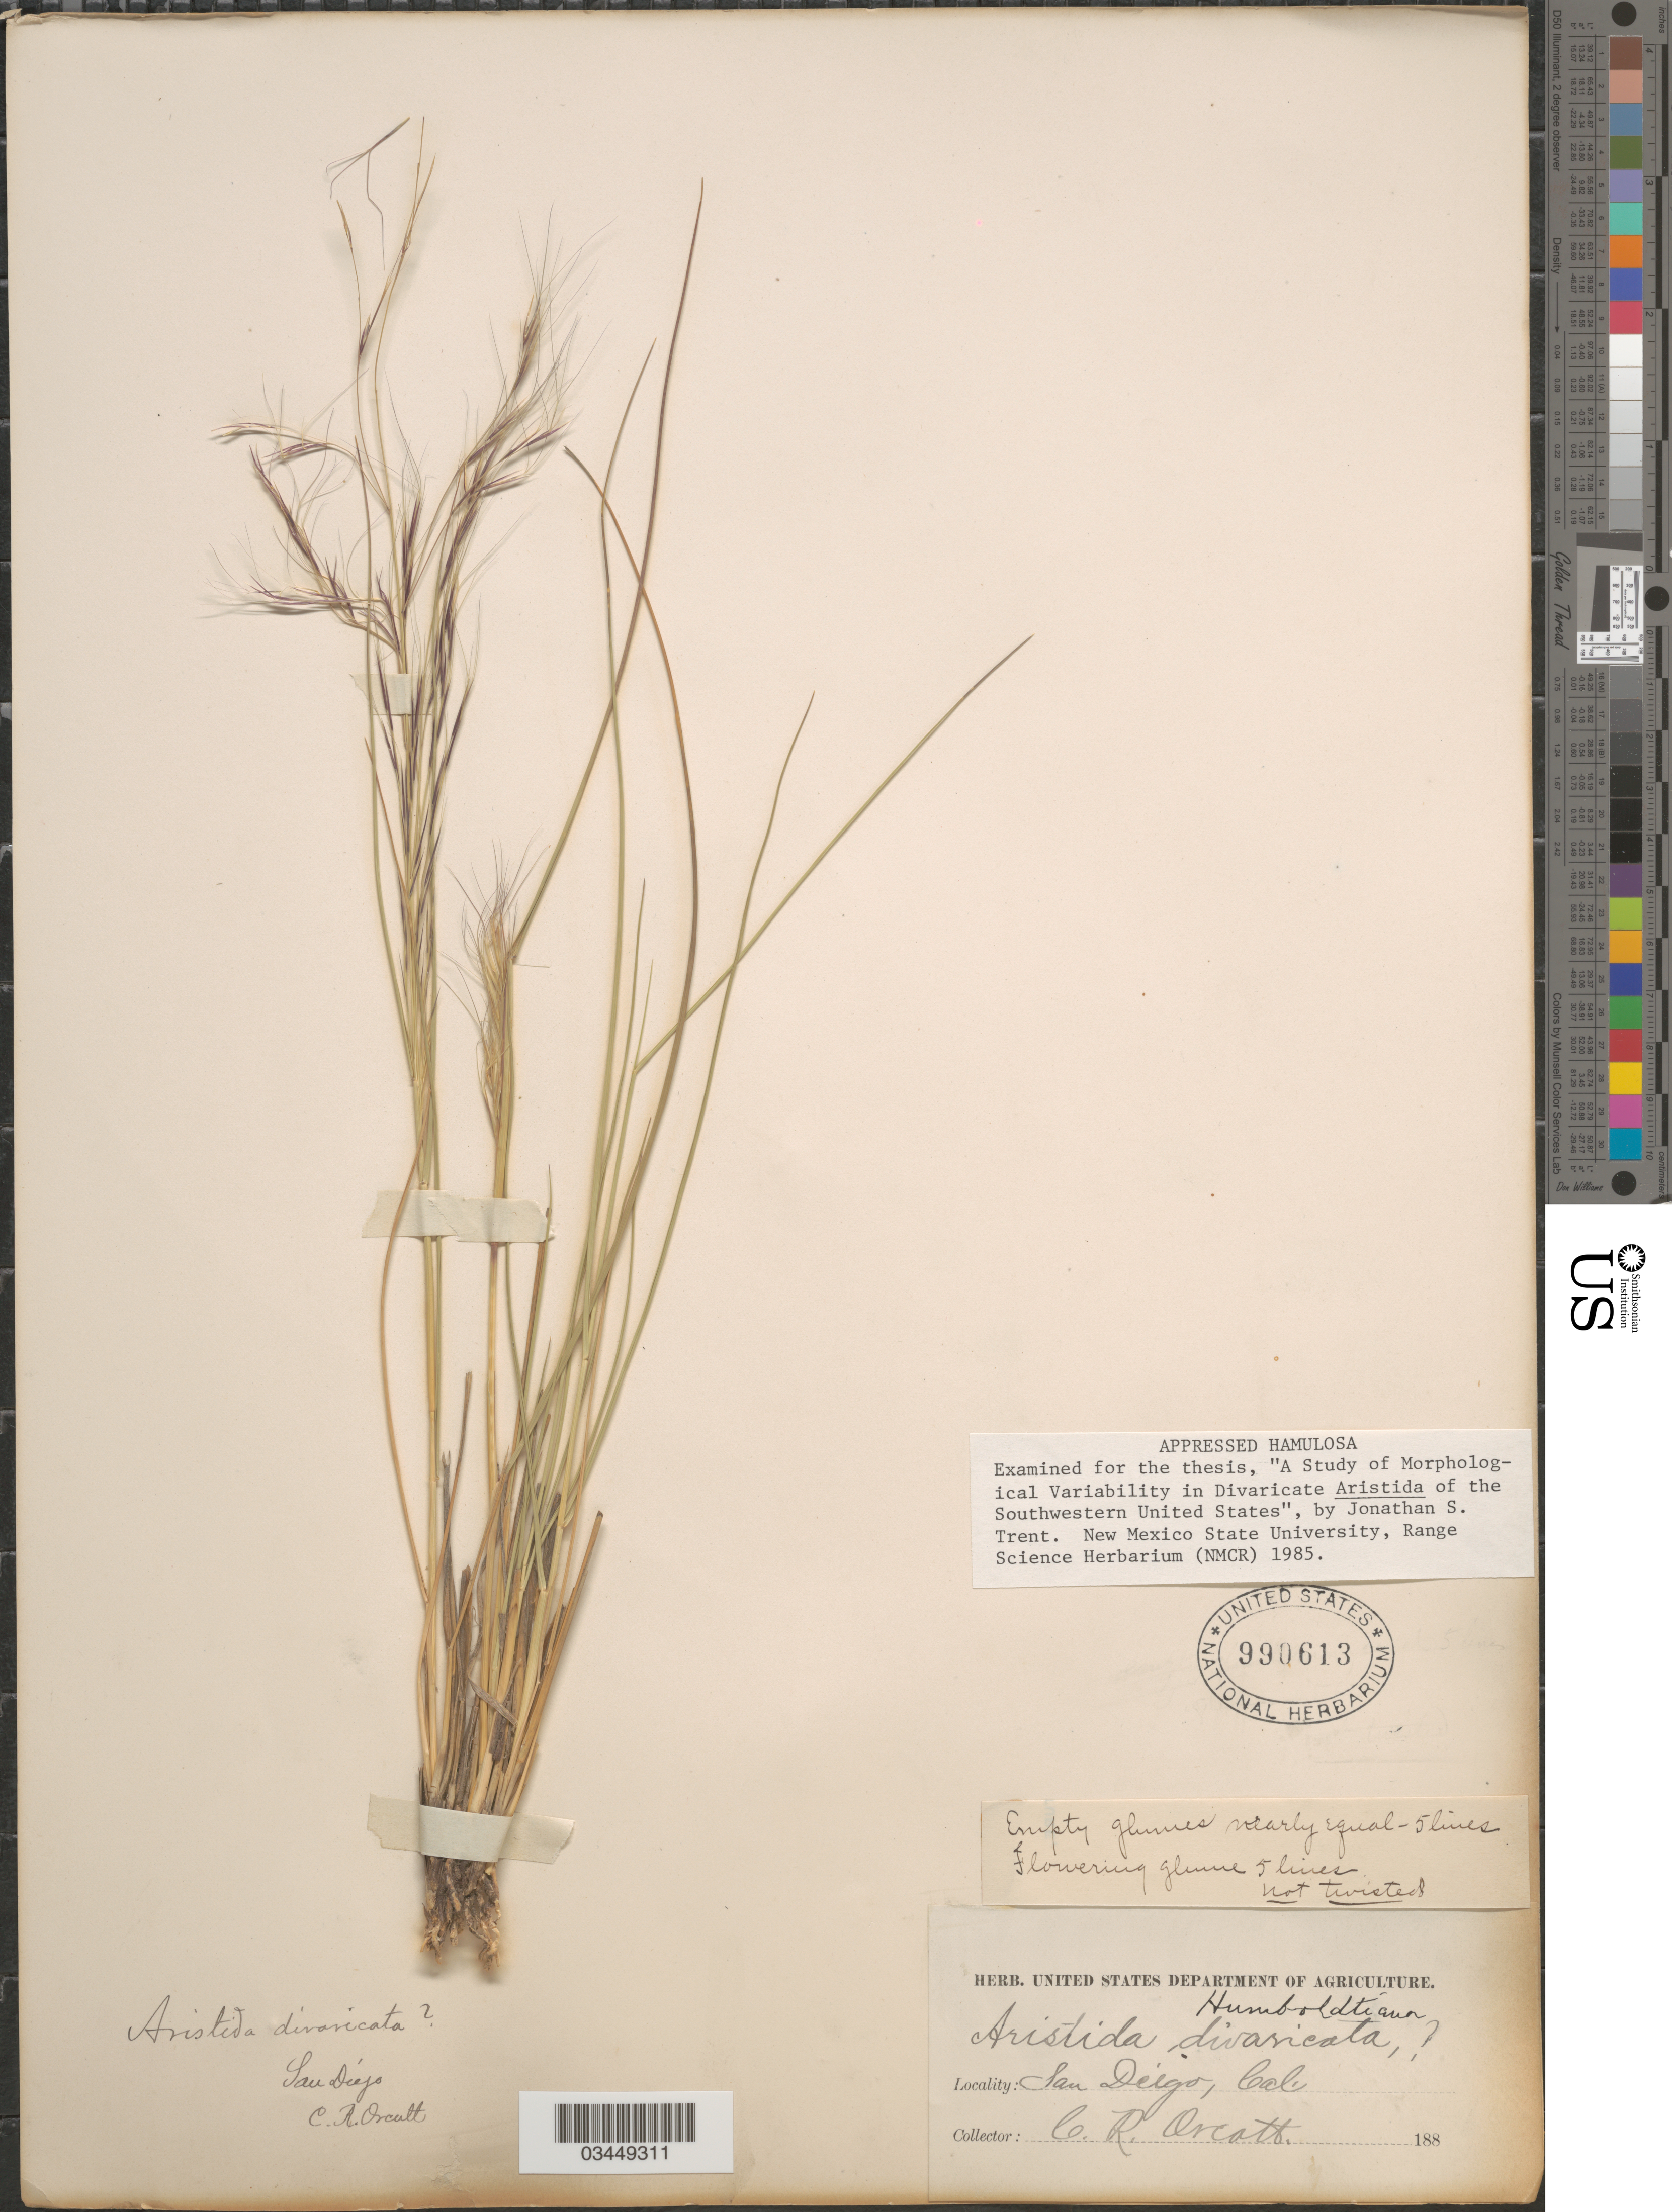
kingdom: Plantae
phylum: Tracheophyta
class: Liliopsida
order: Poales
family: Poaceae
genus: Aristida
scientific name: Aristida hamulosa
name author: Henr.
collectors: C. R. Orcutt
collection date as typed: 188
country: United States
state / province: California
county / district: San Diego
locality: San Diego.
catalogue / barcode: US 990613